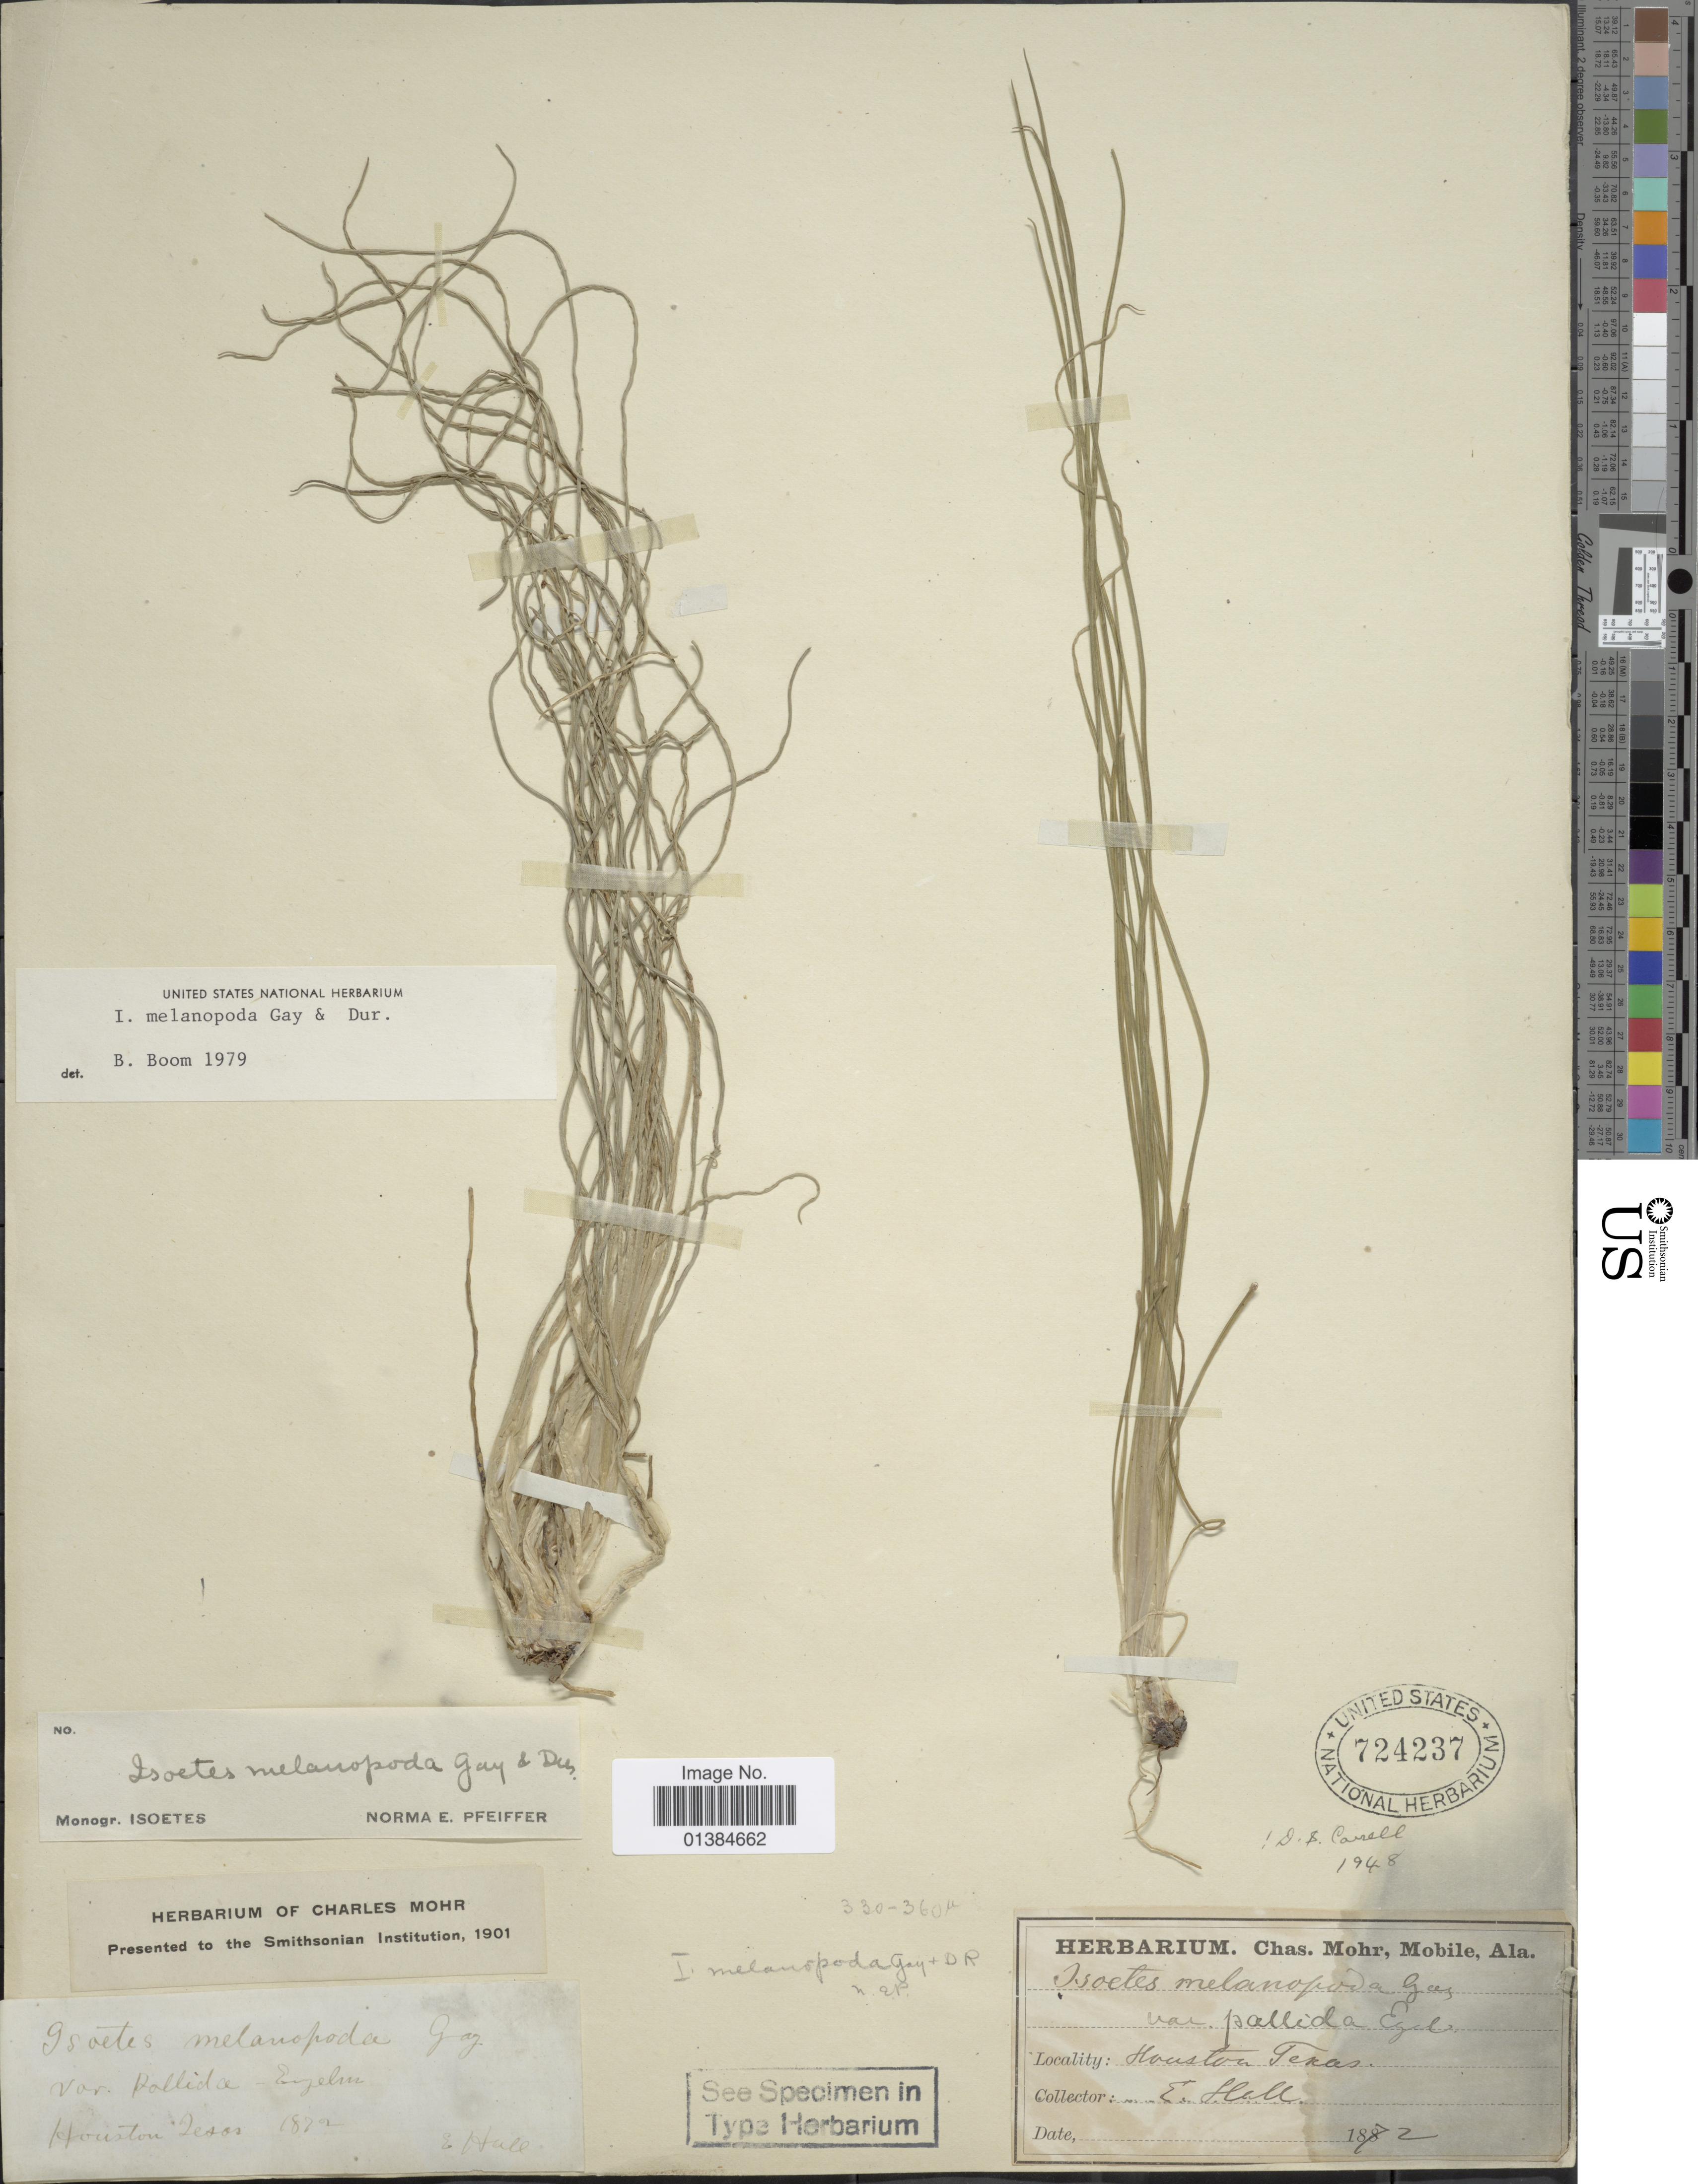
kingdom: Plantae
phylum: Tracheophyta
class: Lycopodiopsida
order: Isoetales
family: Isoetaceae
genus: Isoetes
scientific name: Isoetes melanopoda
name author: J. Gay & Durieu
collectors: E. Hall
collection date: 1872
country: United States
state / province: Texas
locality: Houston.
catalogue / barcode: US 724237